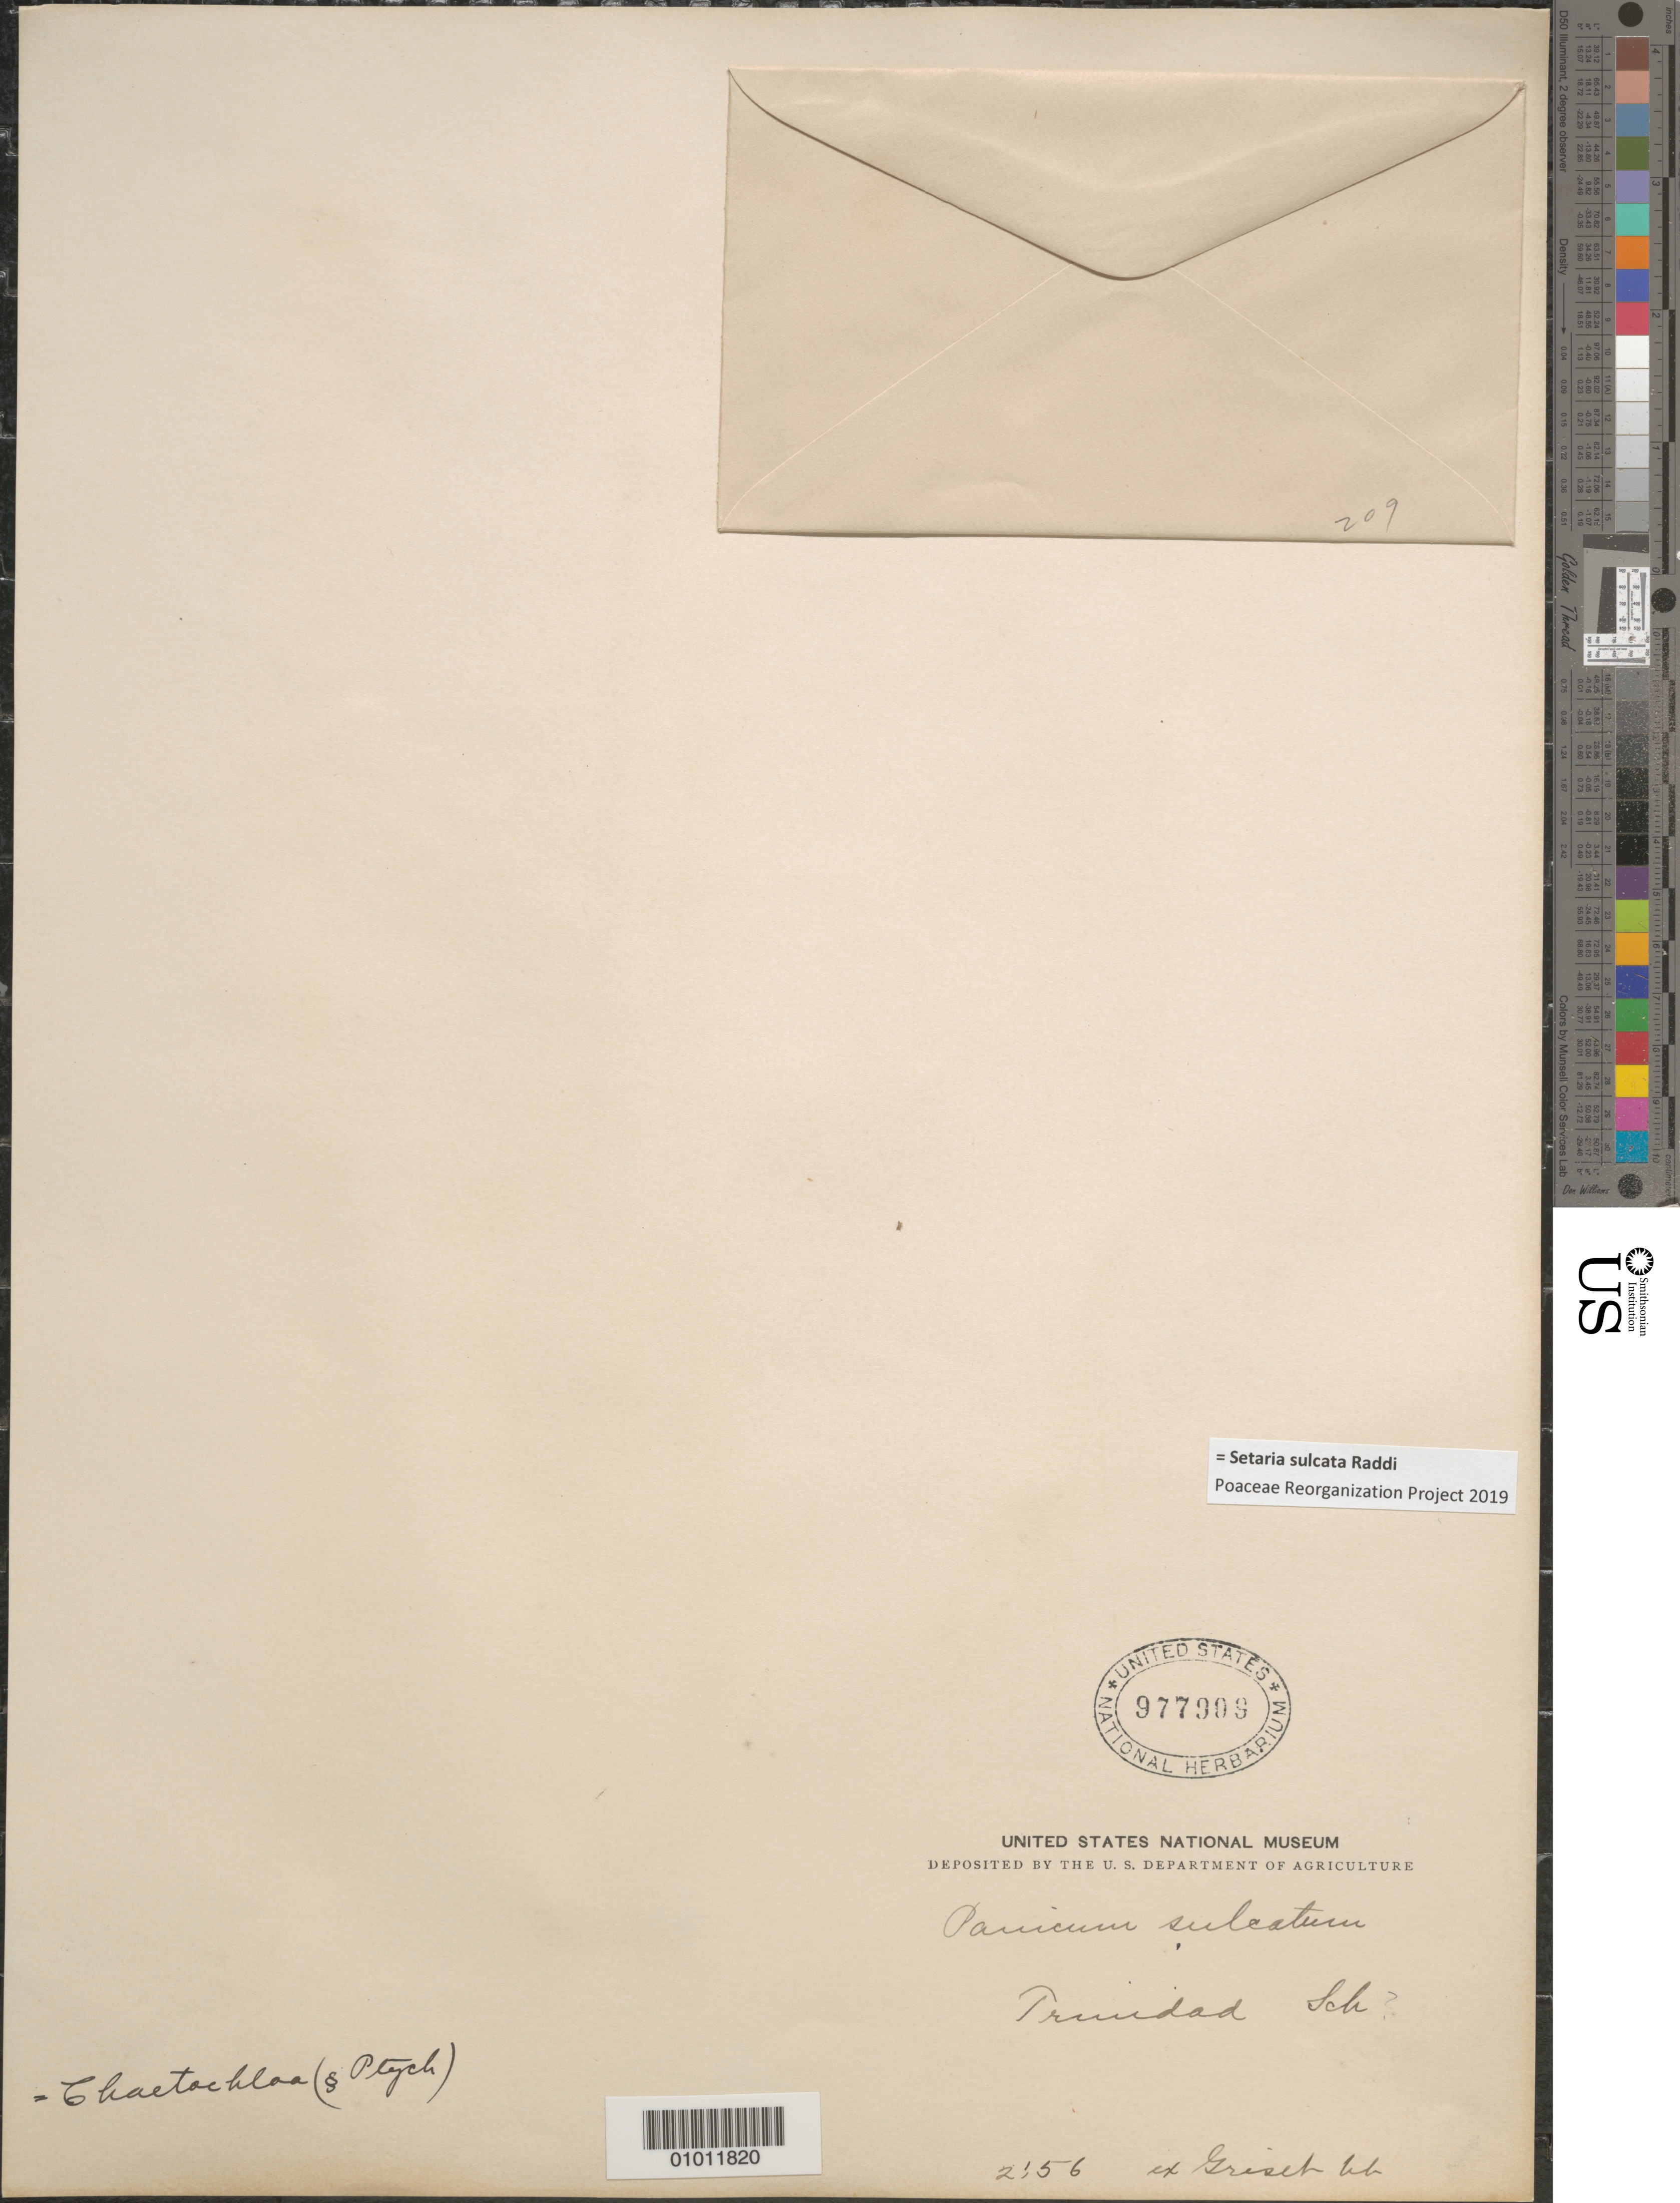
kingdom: Plantae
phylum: Tracheophyta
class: Liliopsida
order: Poales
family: Poaceae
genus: Setaria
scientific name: Setaria poiretiana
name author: (Schult.) Kunth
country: Trinidad and Tobago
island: Trinidad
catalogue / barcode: US 977909